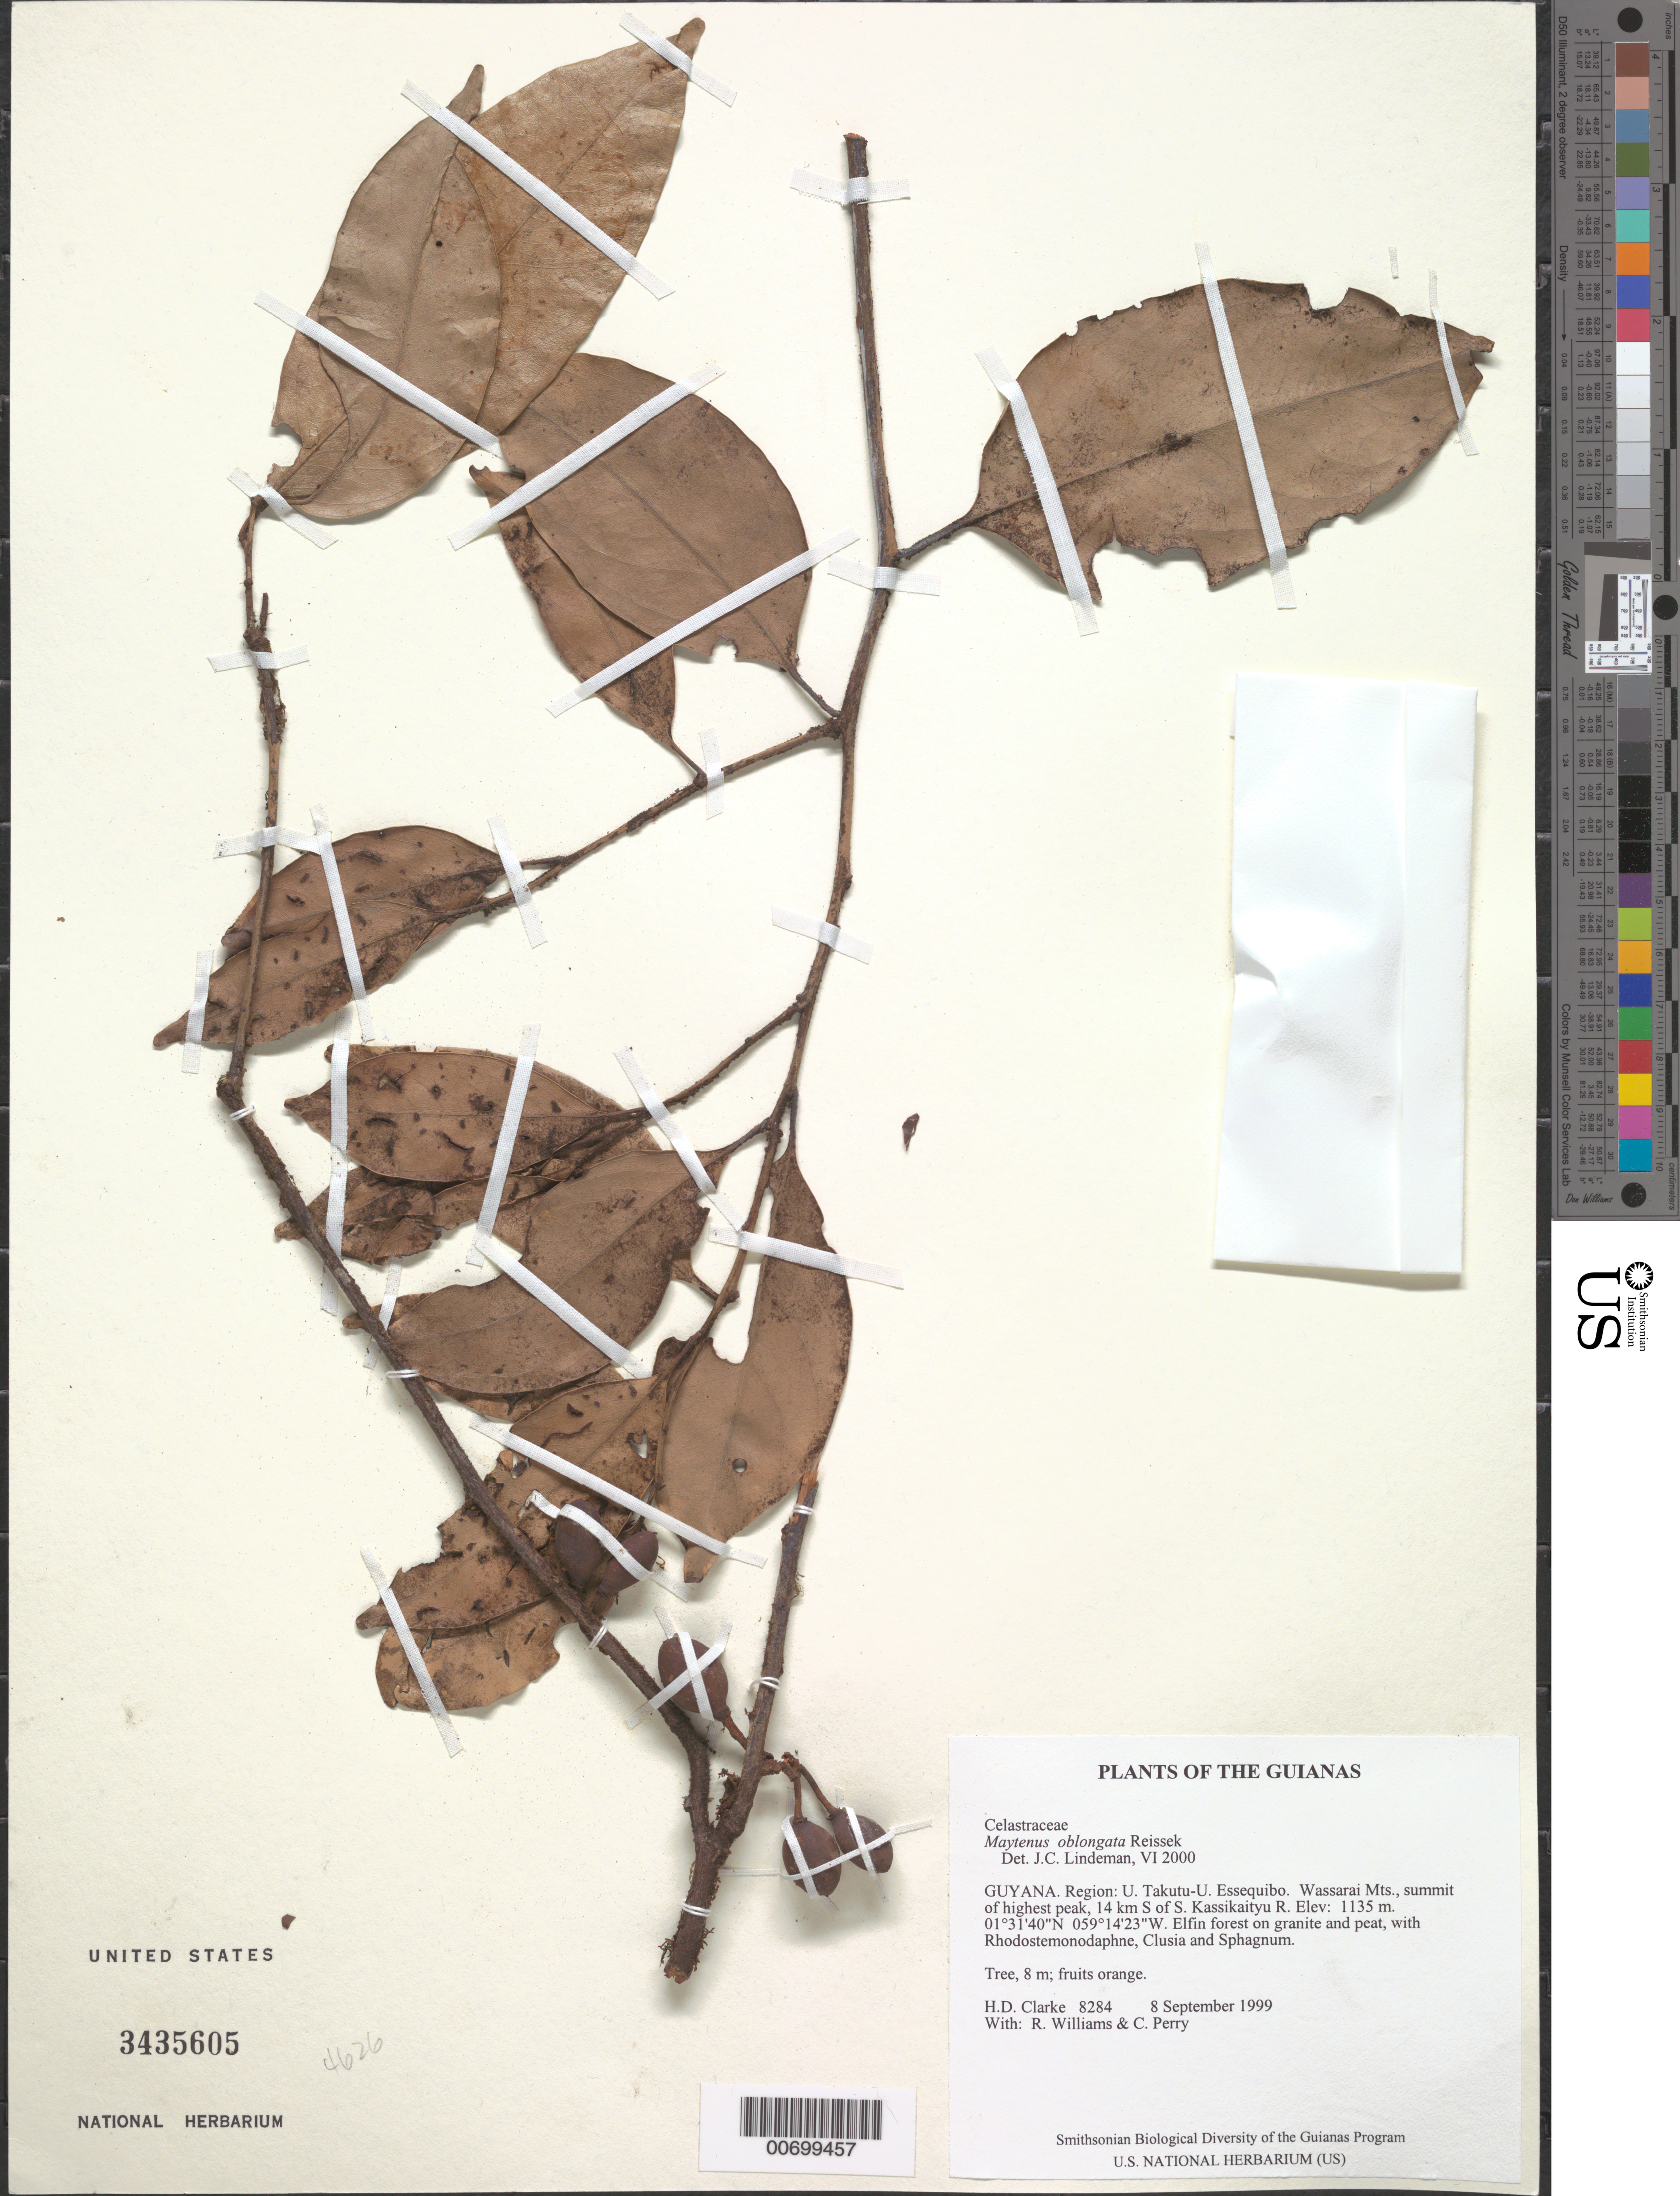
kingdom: Plantae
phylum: Tracheophyta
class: Magnoliopsida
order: Celastrales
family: Celastraceae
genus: Maytenus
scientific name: Maytenus oblongata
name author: Reissek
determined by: Lindeman, J. C.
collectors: H. D. Clarke, R. Williams & C. Perry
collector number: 8284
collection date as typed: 8 September 1999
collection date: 1999-09-08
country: Guyana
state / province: U. Takutu-U. Essequibo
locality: Wassarai Mts., summit of highest peak, 14 km S of S. Kassikaityu R.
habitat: Elfin forest on granite and peat, with Rhodostemonodaphne, Clusia and Sphagnum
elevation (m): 1135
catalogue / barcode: US 3435605